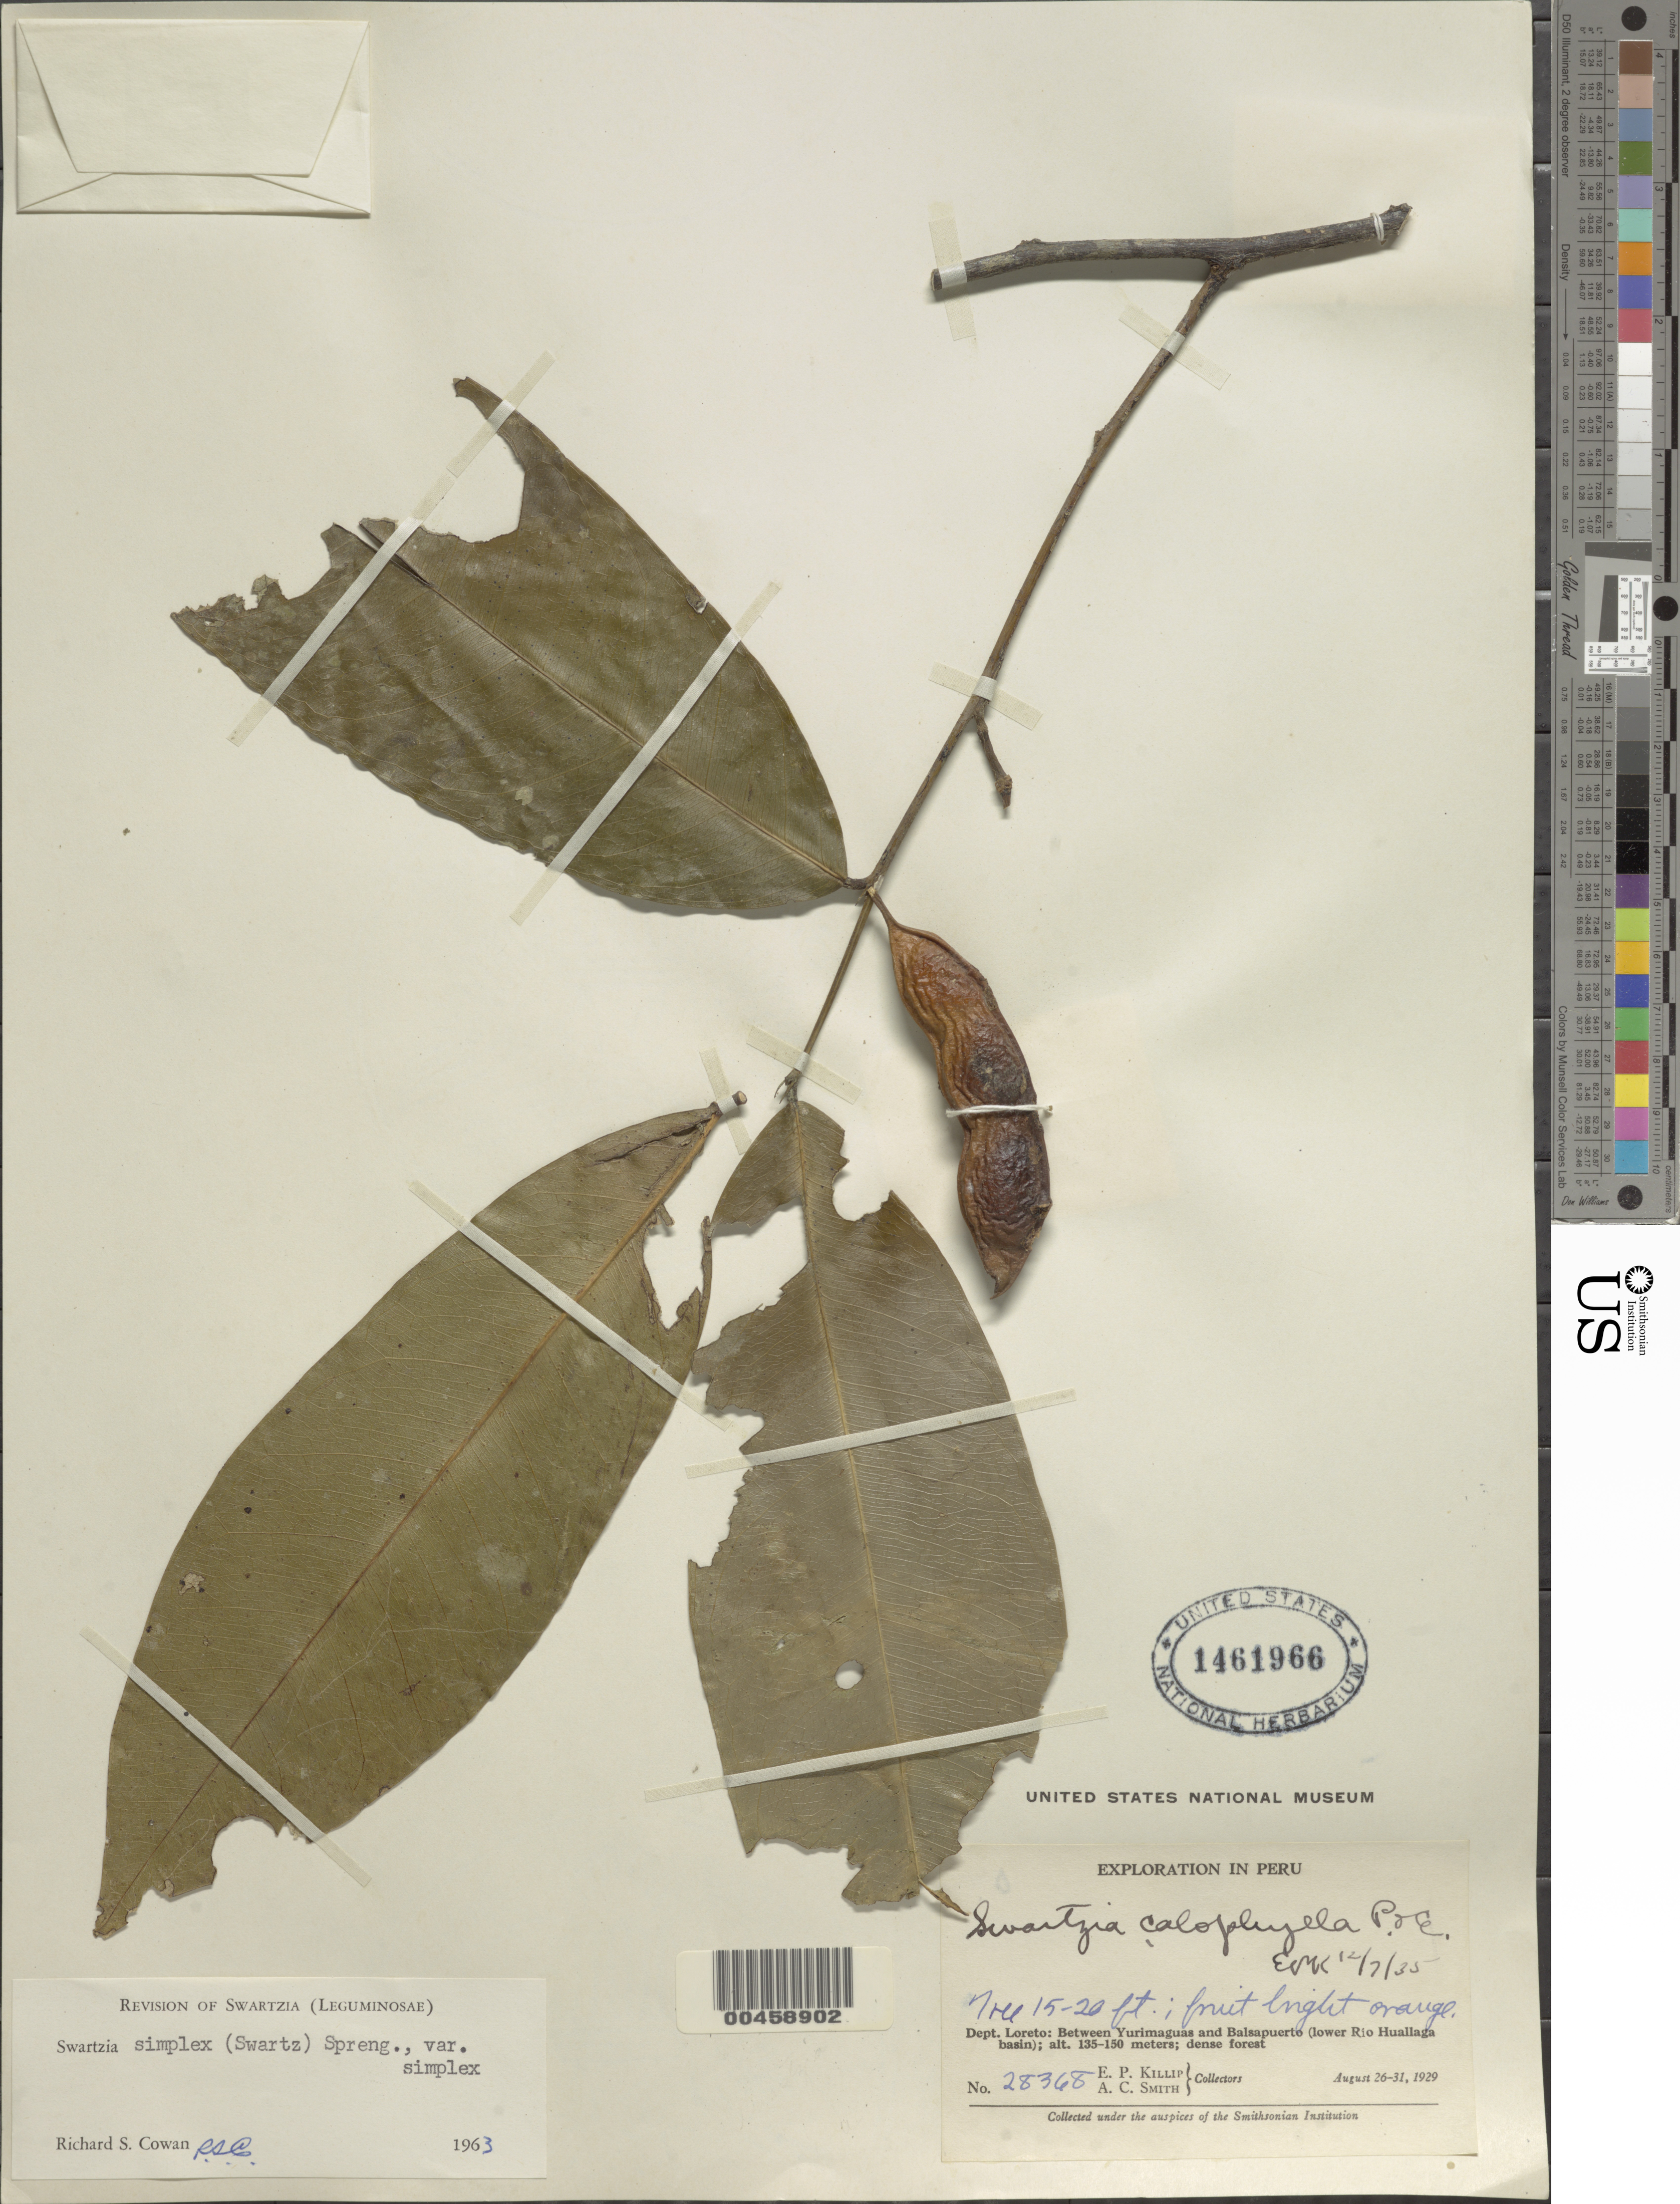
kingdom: Plantae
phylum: Tracheophyta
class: Magnoliopsida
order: Fabales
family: Fabaceae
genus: Swartzia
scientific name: Swartzia simplex var. simplex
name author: (Sw.) Spreng.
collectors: E. P. Killip & A. C. Smith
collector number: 28368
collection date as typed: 26 Aug 1929 to 31 Aug 1929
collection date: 1929-08-26/1929-08-31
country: Peru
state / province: Loreto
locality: Yurimaguas and balsopuerto, between; (lower rio huallaga)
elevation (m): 135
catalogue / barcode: US 1461966